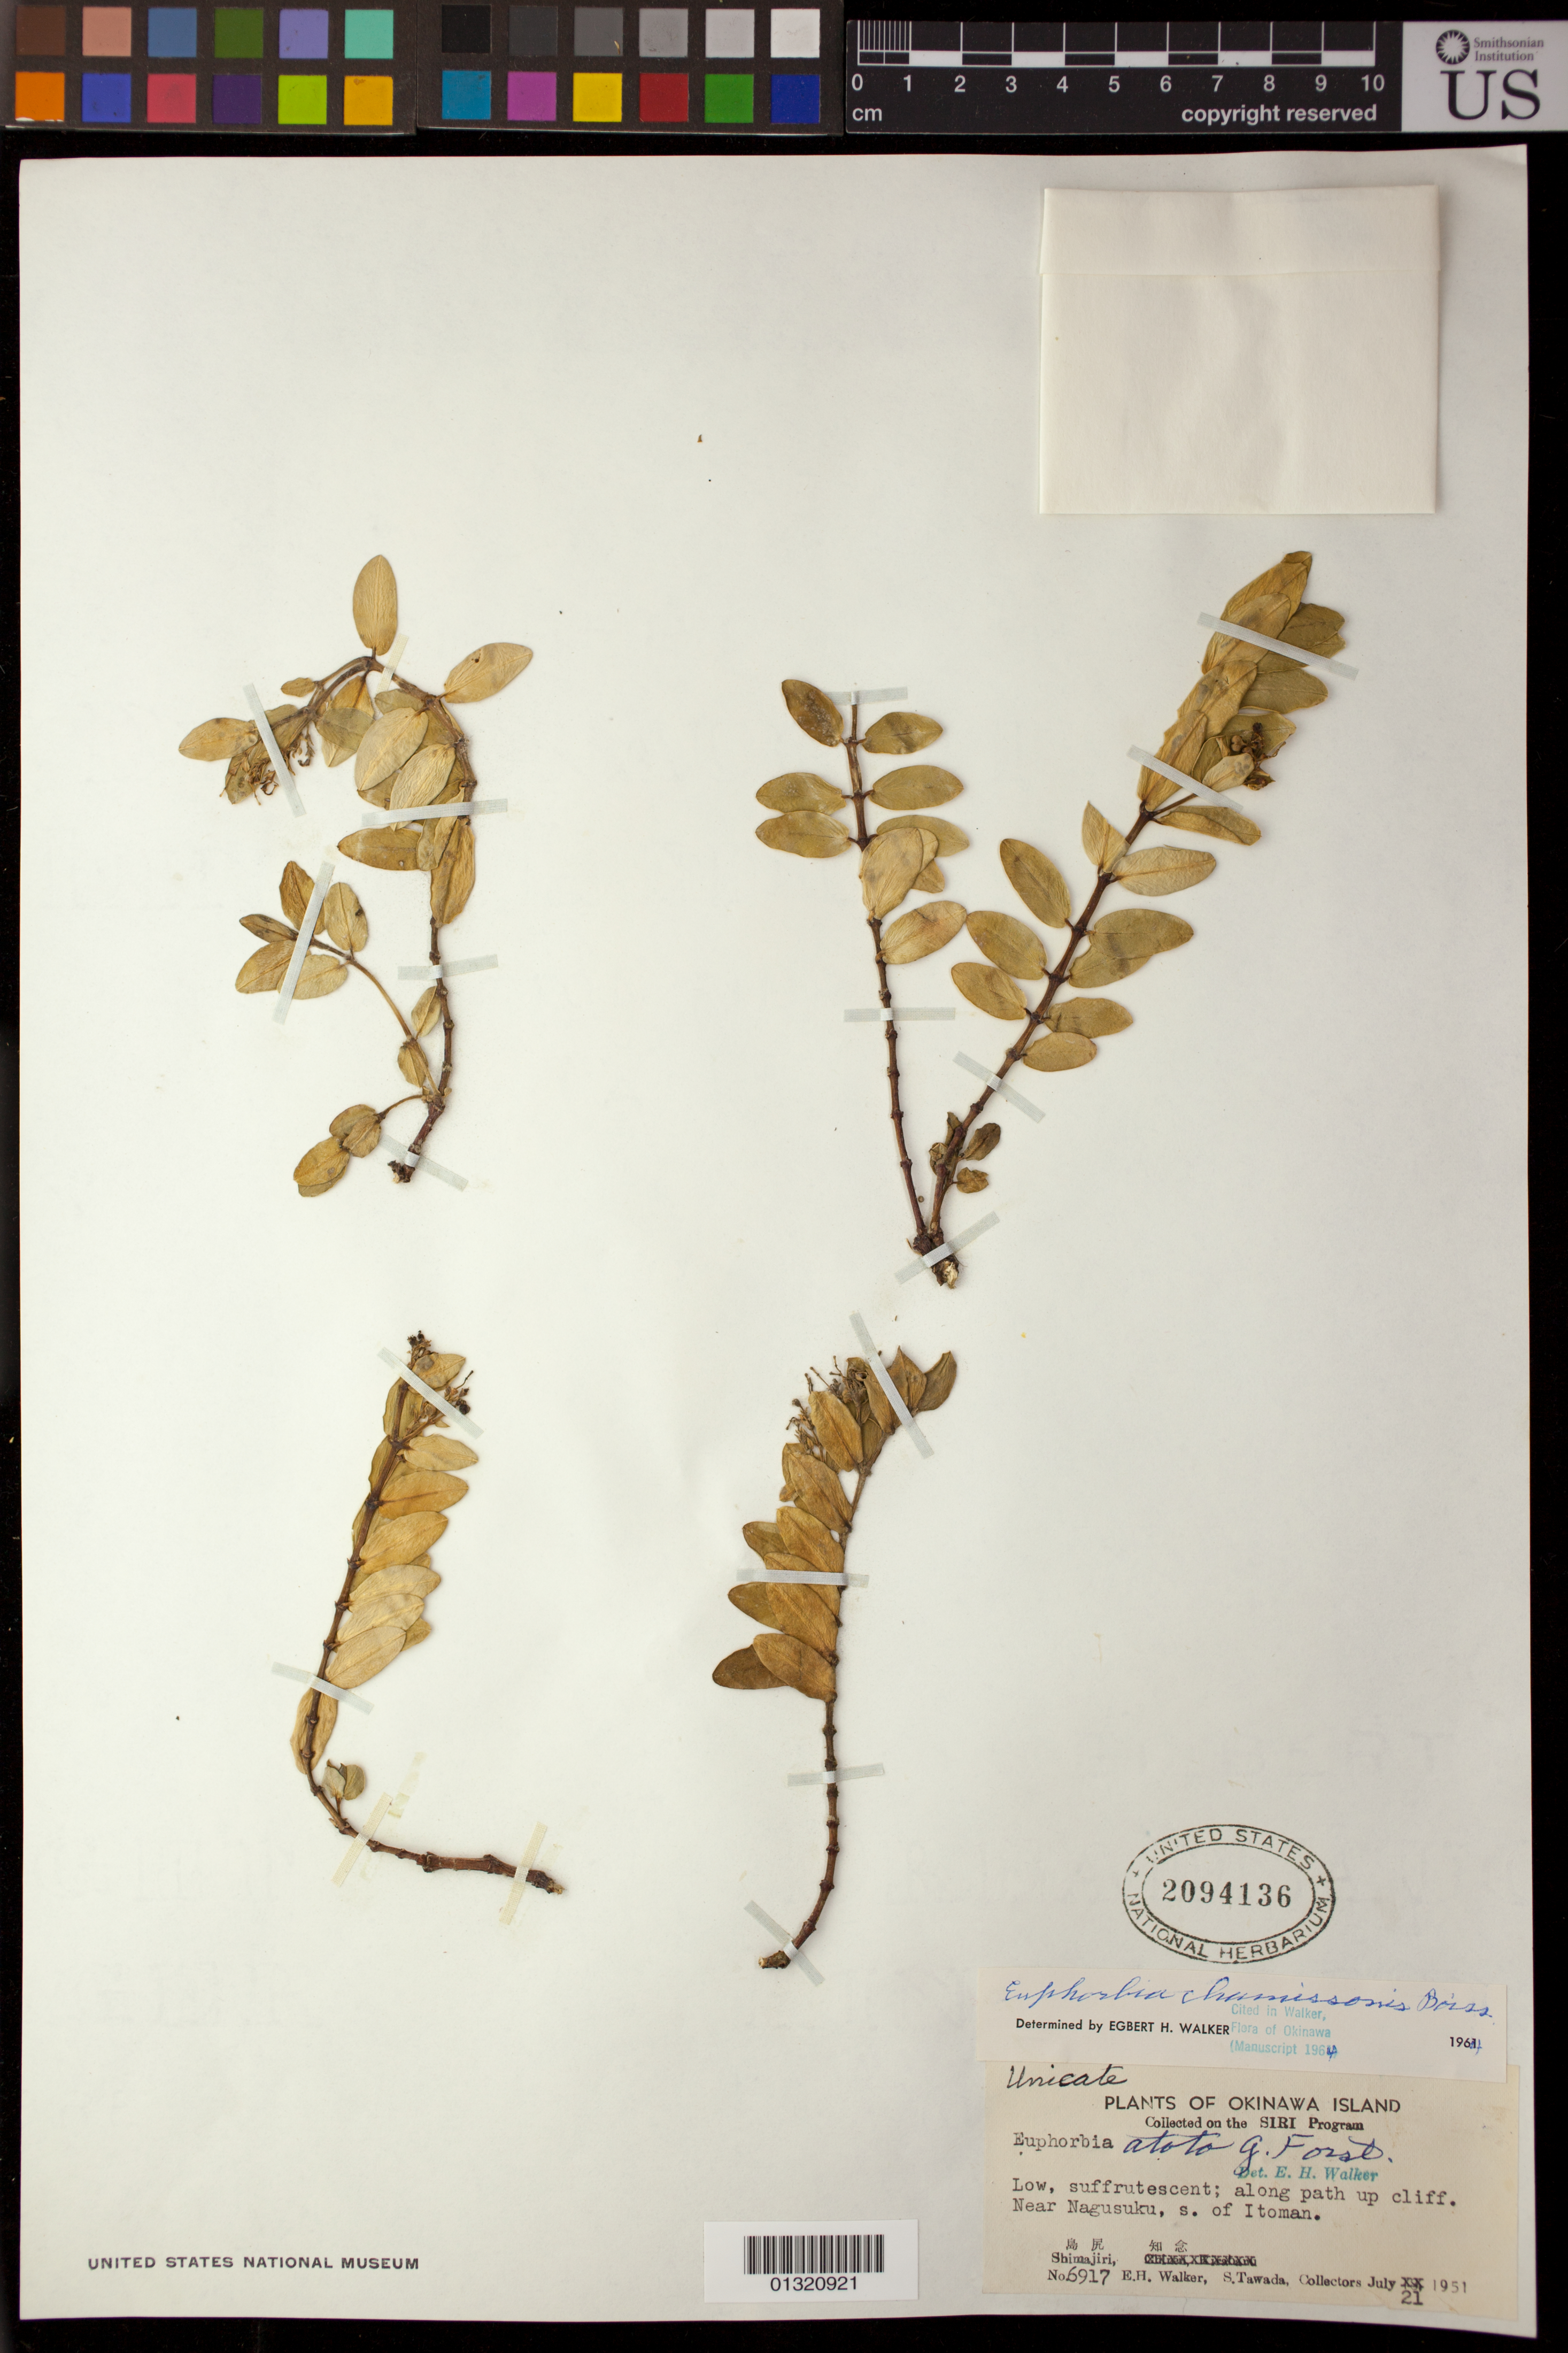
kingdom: Plantae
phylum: Tracheophyta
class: Magnoliopsida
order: Malpighiales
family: Euphorbiaceae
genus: Euphorbia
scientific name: Euphorbia chamissonis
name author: (Klotzsch ex Klotzsch & Garcke) Boiss.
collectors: E. H. Walker & S. Tawada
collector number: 6917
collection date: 1951-07-21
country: Japan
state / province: Okinawa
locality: along path up cliff. Near Nagusuku [Nashiro], s. of Itoman.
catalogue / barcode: US 2094136